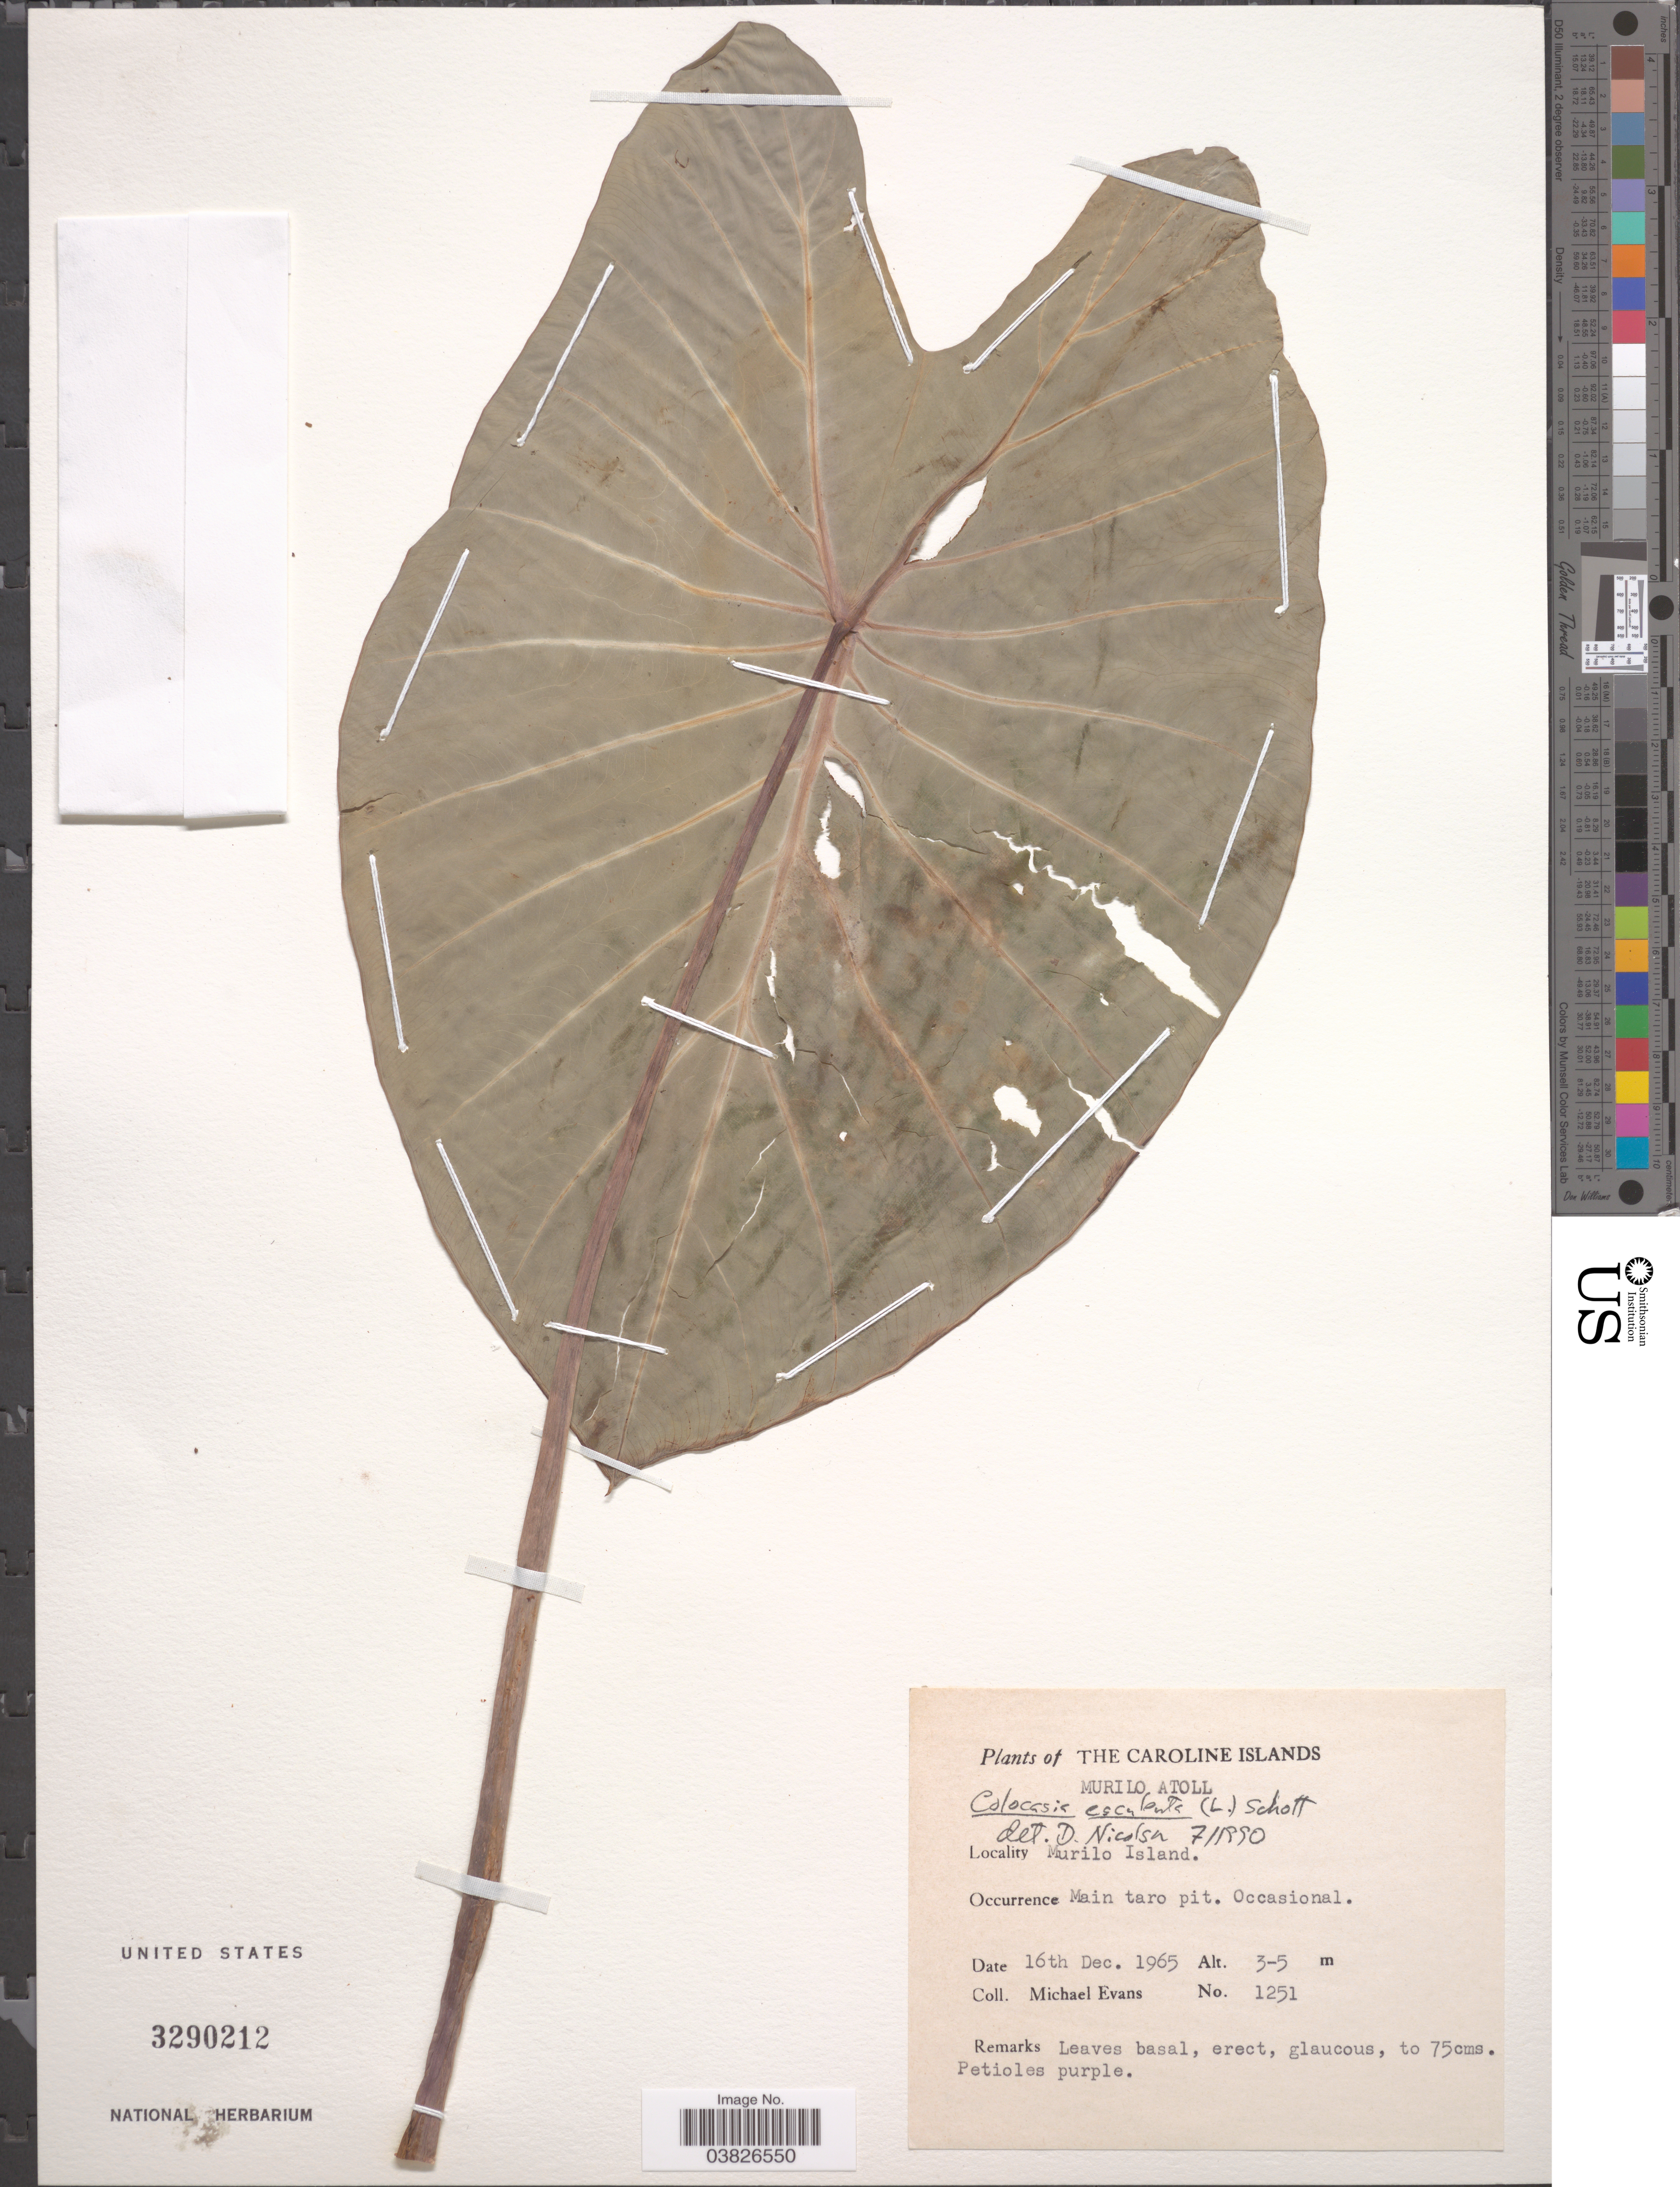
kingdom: Plantae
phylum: Tracheophyta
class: Liliopsida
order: Alismatales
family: Araceae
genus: Colocasia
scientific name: Colocasia esculenta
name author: (L.) Schott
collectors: M. Evans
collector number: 1251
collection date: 1965-12-16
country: Micronesia, Federated States of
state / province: Truk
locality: The Caroline Islands. Murilo Atoll. Murilo Island.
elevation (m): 3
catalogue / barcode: US 3290212